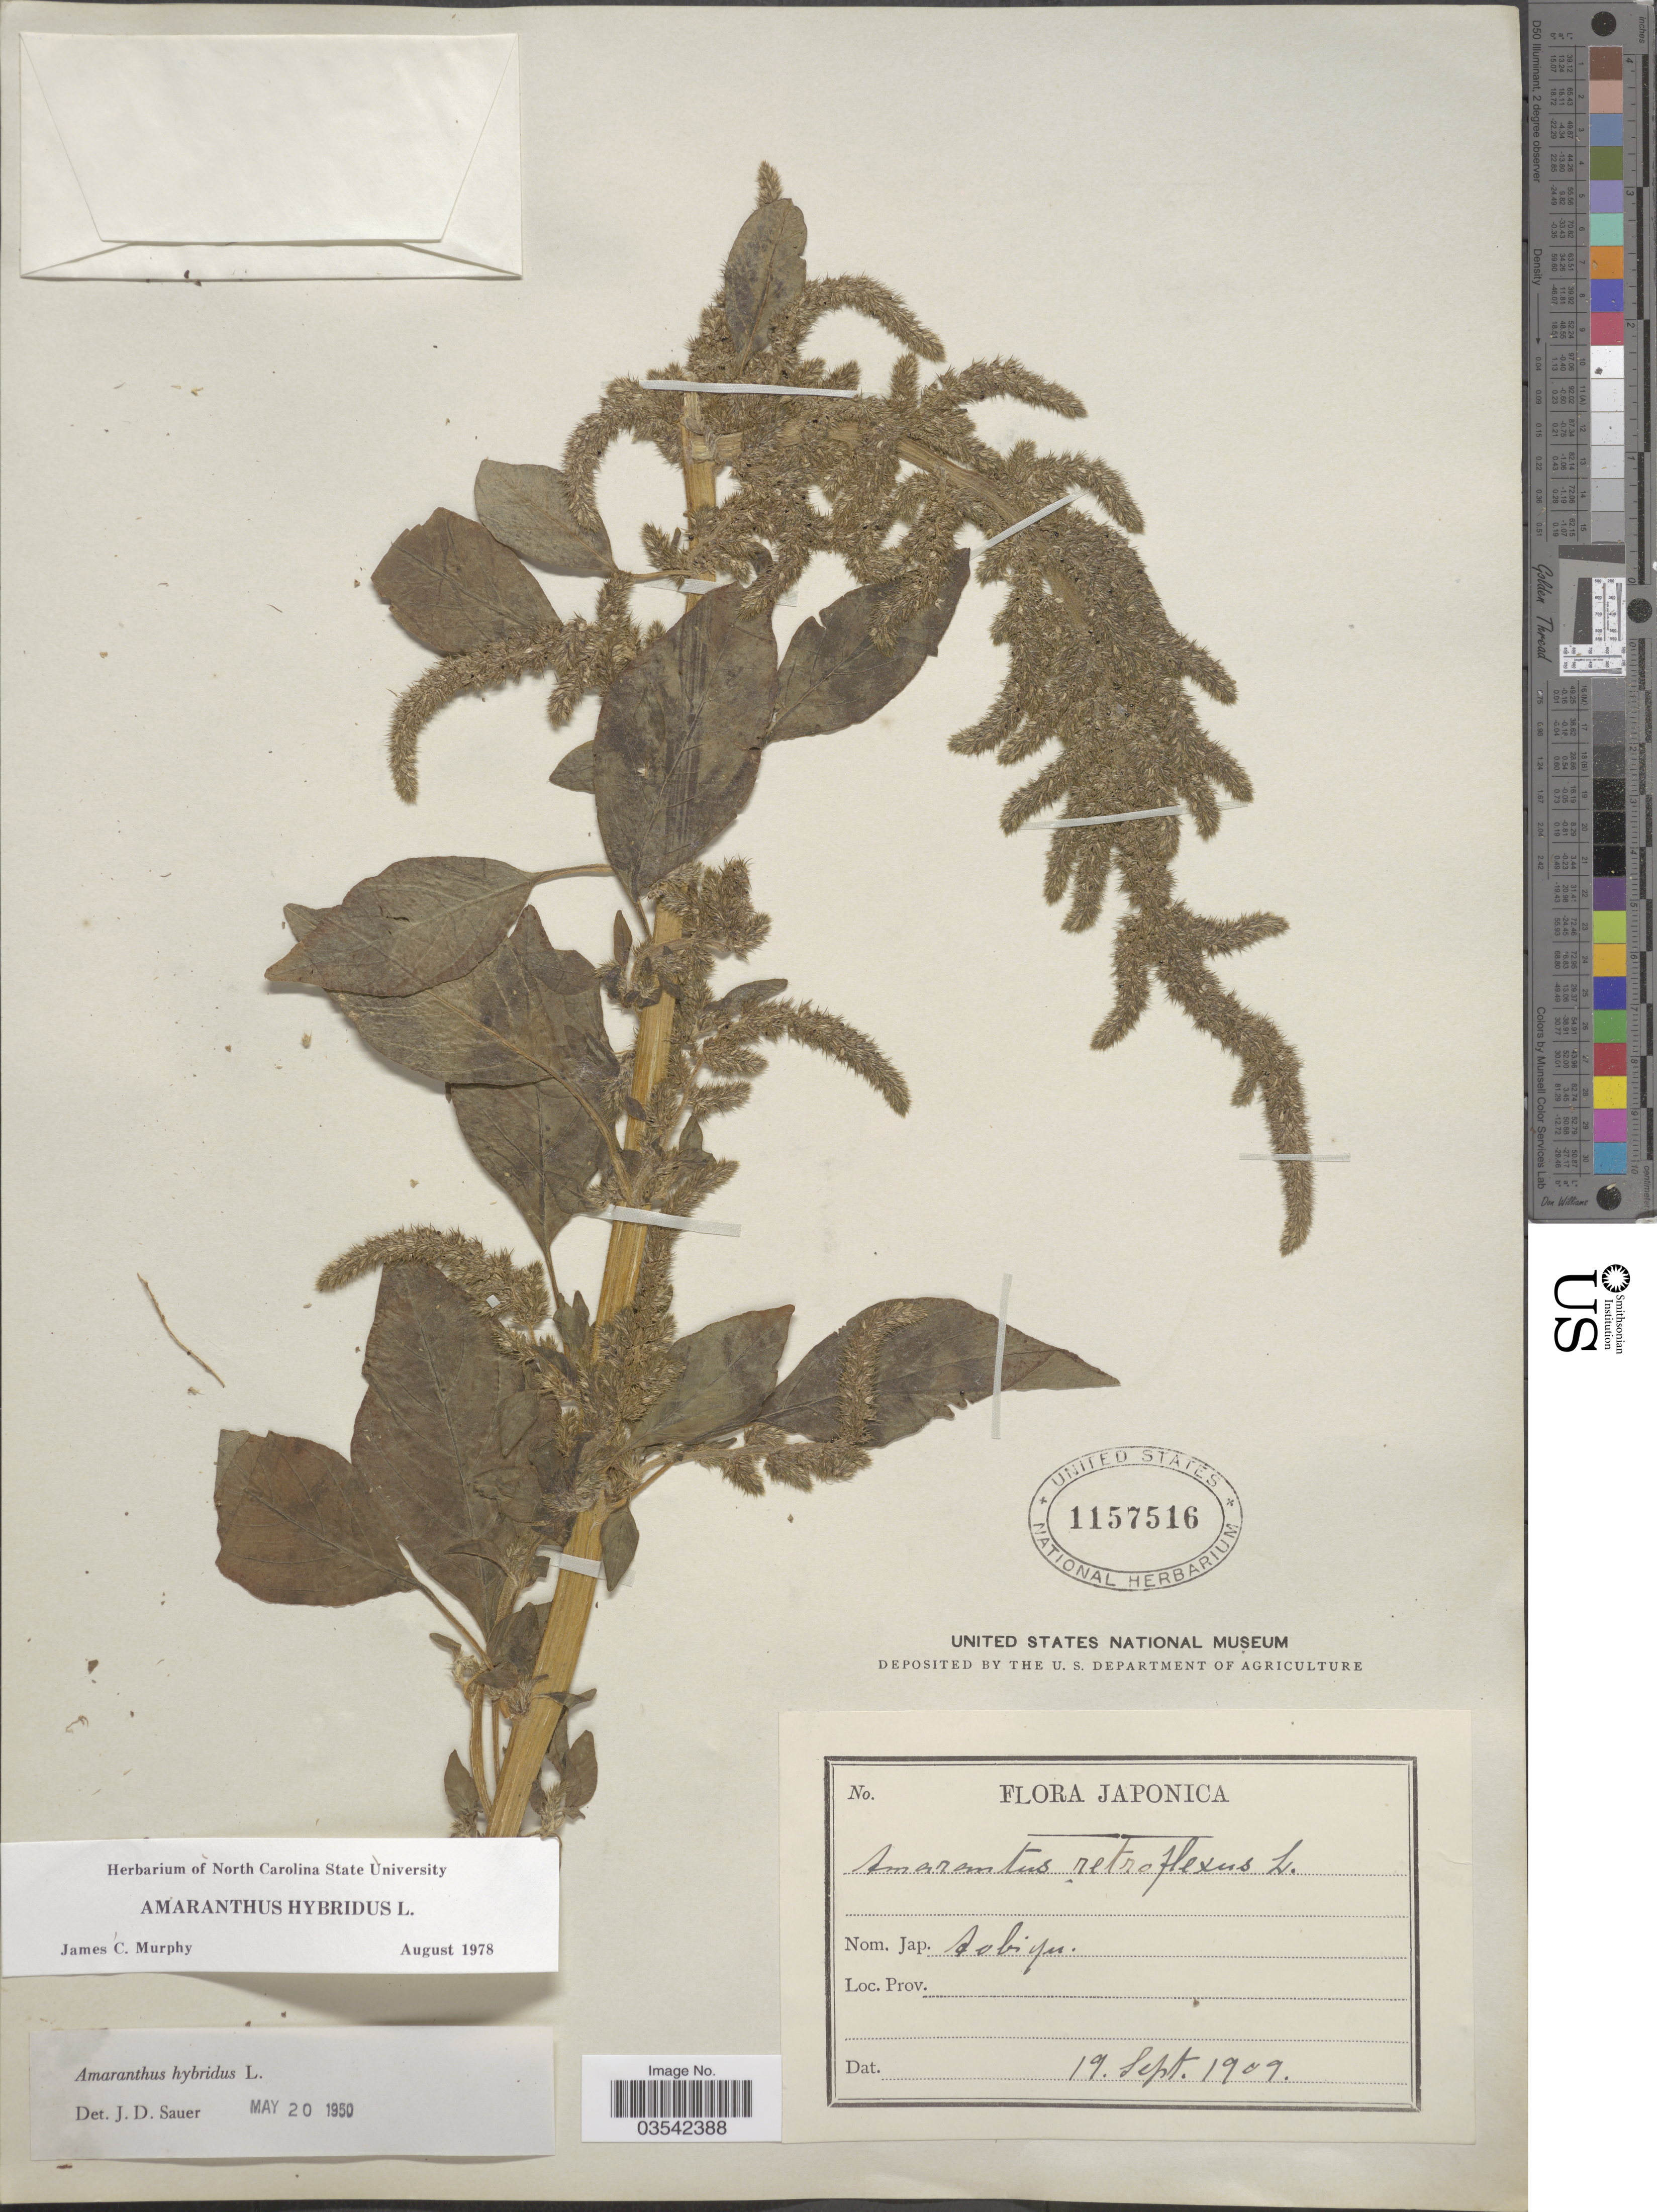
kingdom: Plantae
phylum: Tracheophyta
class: Magnoliopsida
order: Caryophyllales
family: Amaranthaceae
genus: Amaranthus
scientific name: Amaranthus hybridus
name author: L.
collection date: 1909-09-19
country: Japan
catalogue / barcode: US 1157516